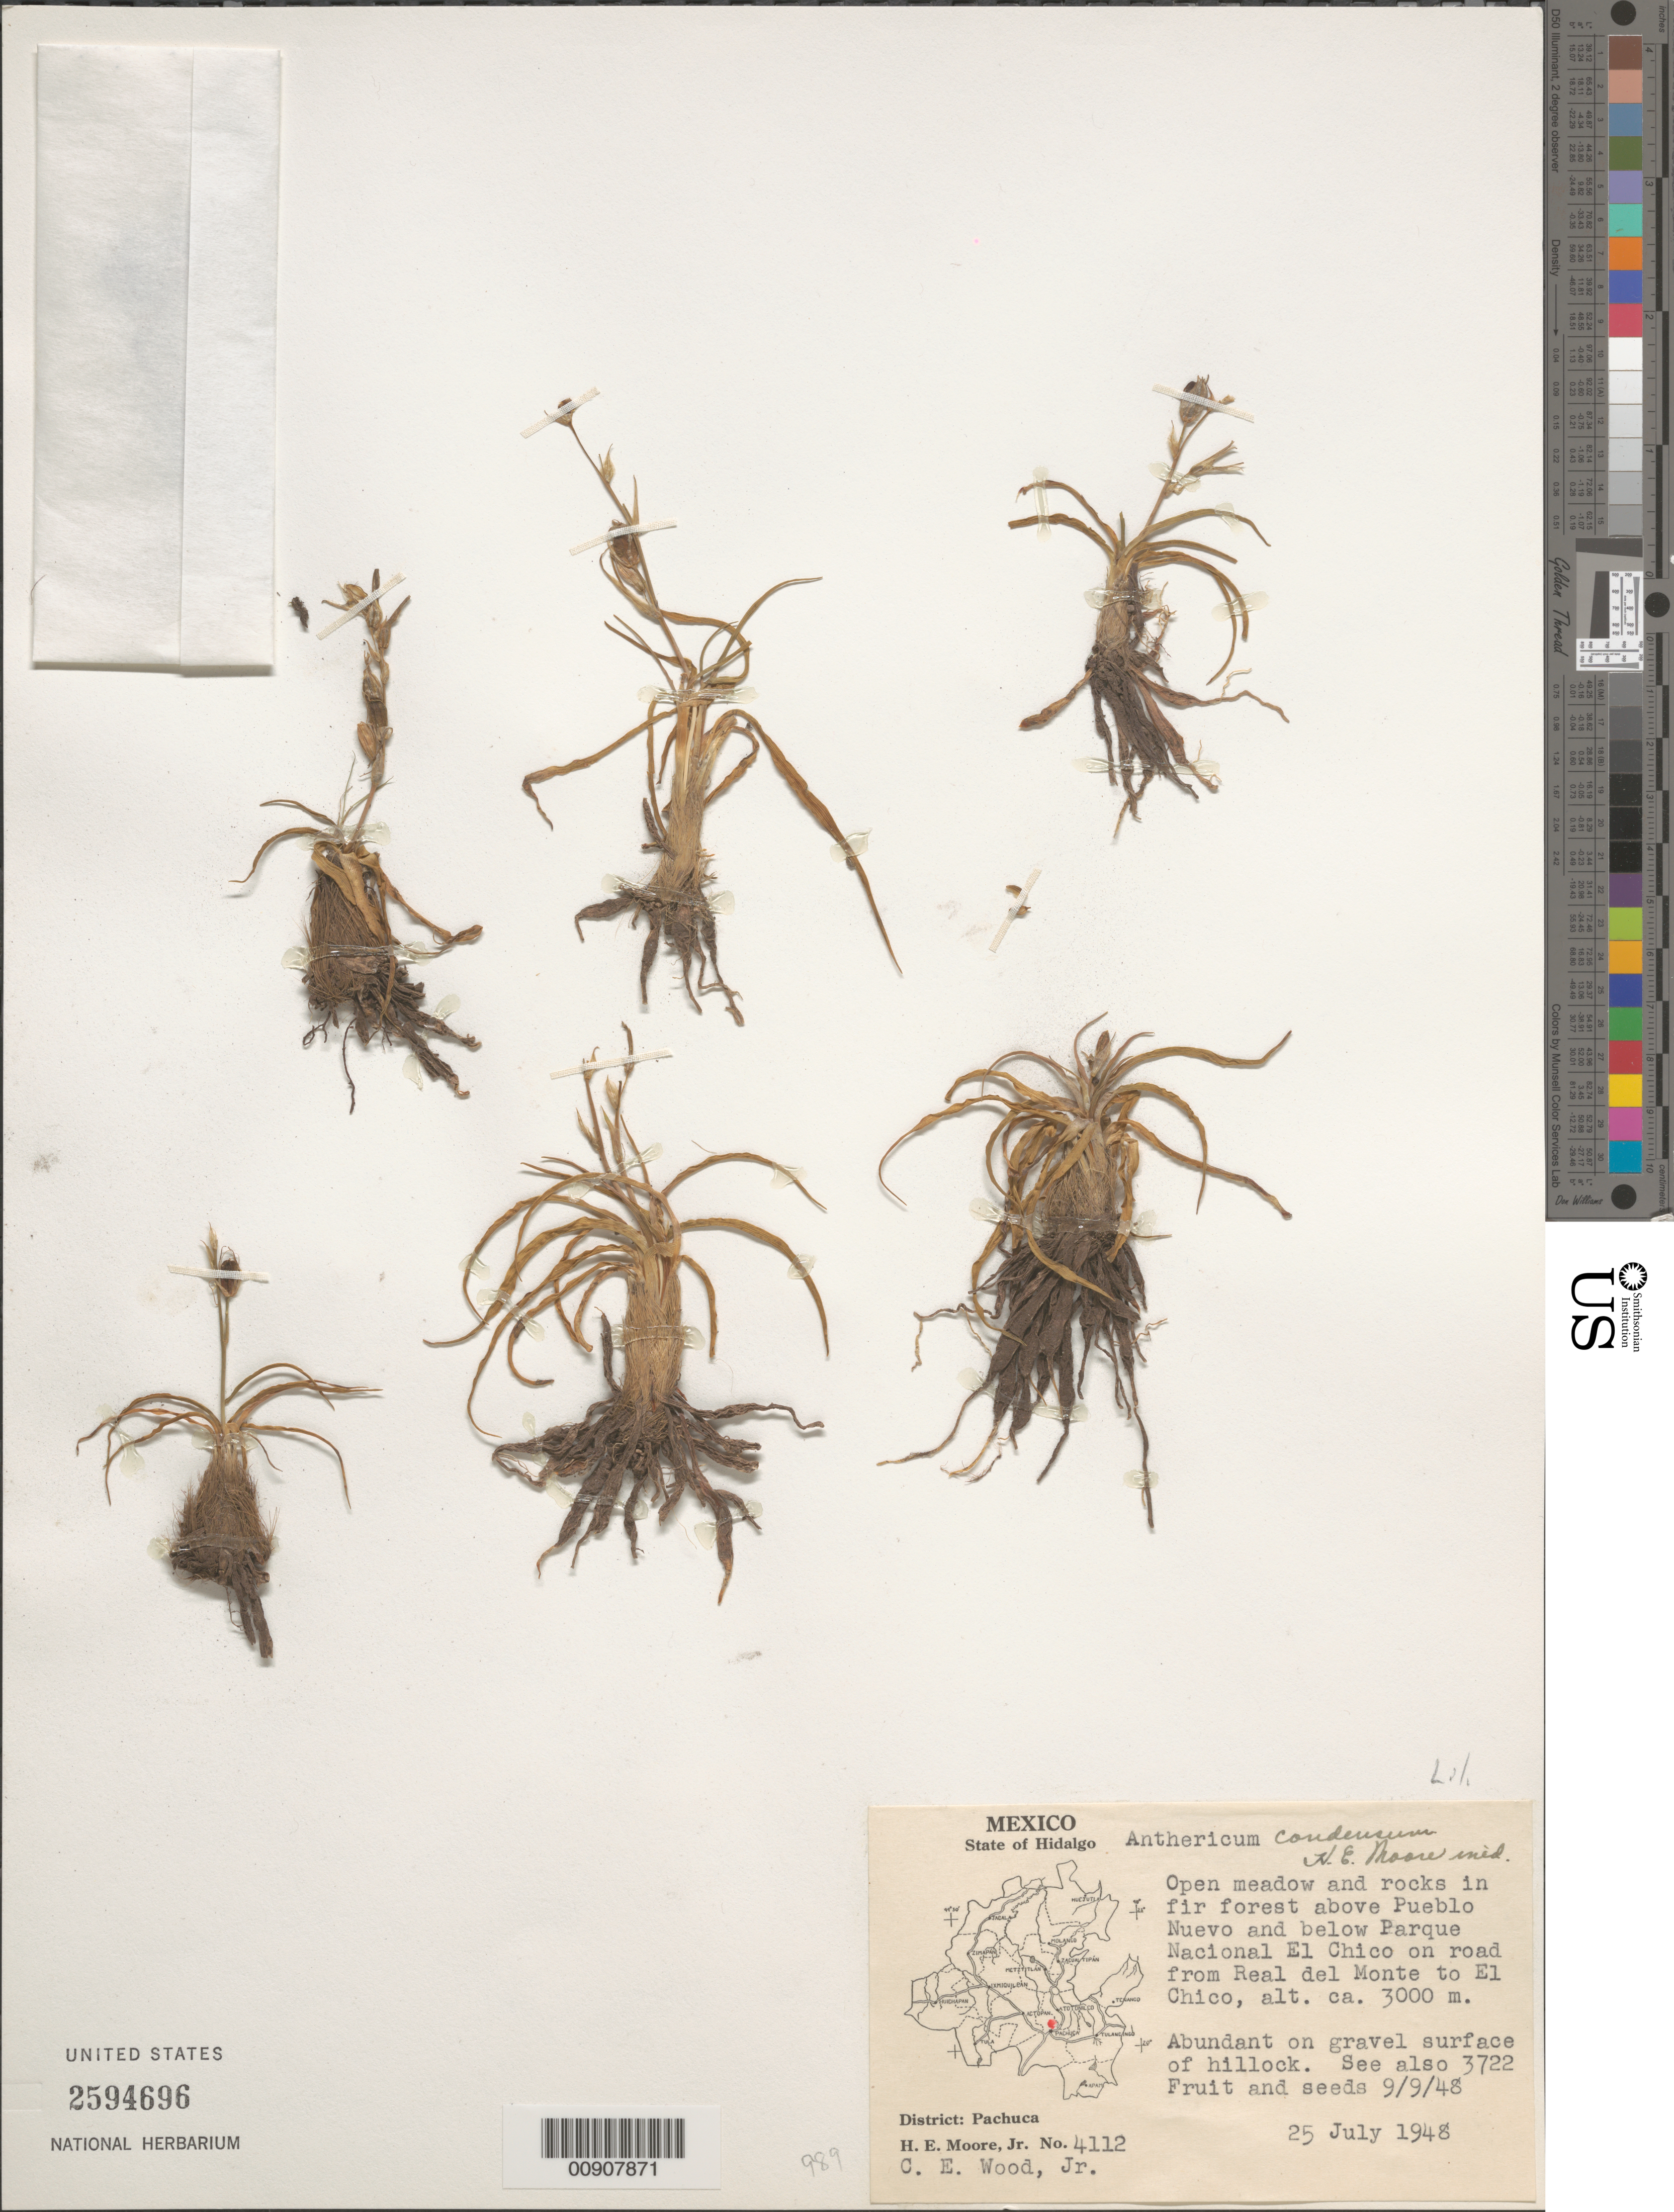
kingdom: Plantae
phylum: Tracheophyta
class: Liliopsida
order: Asparagales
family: Asparagaceae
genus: Anthericum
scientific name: Anthericum condensum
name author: H.E. Moore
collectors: H. E. Moore & C. Wood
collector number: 4112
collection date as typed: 25 Jul 1948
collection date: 1948-07-25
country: Mexico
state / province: Hidalgo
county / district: Pachuca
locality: Above Pueblo Nuevo and below Parque Nacional El Chico on road from Real del Monte to El Chico. District Pachuca, State of Hidalgo.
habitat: Open meadow and rocks in fir forest. Abundant on gravel surface of hillock.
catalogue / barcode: US 2594696